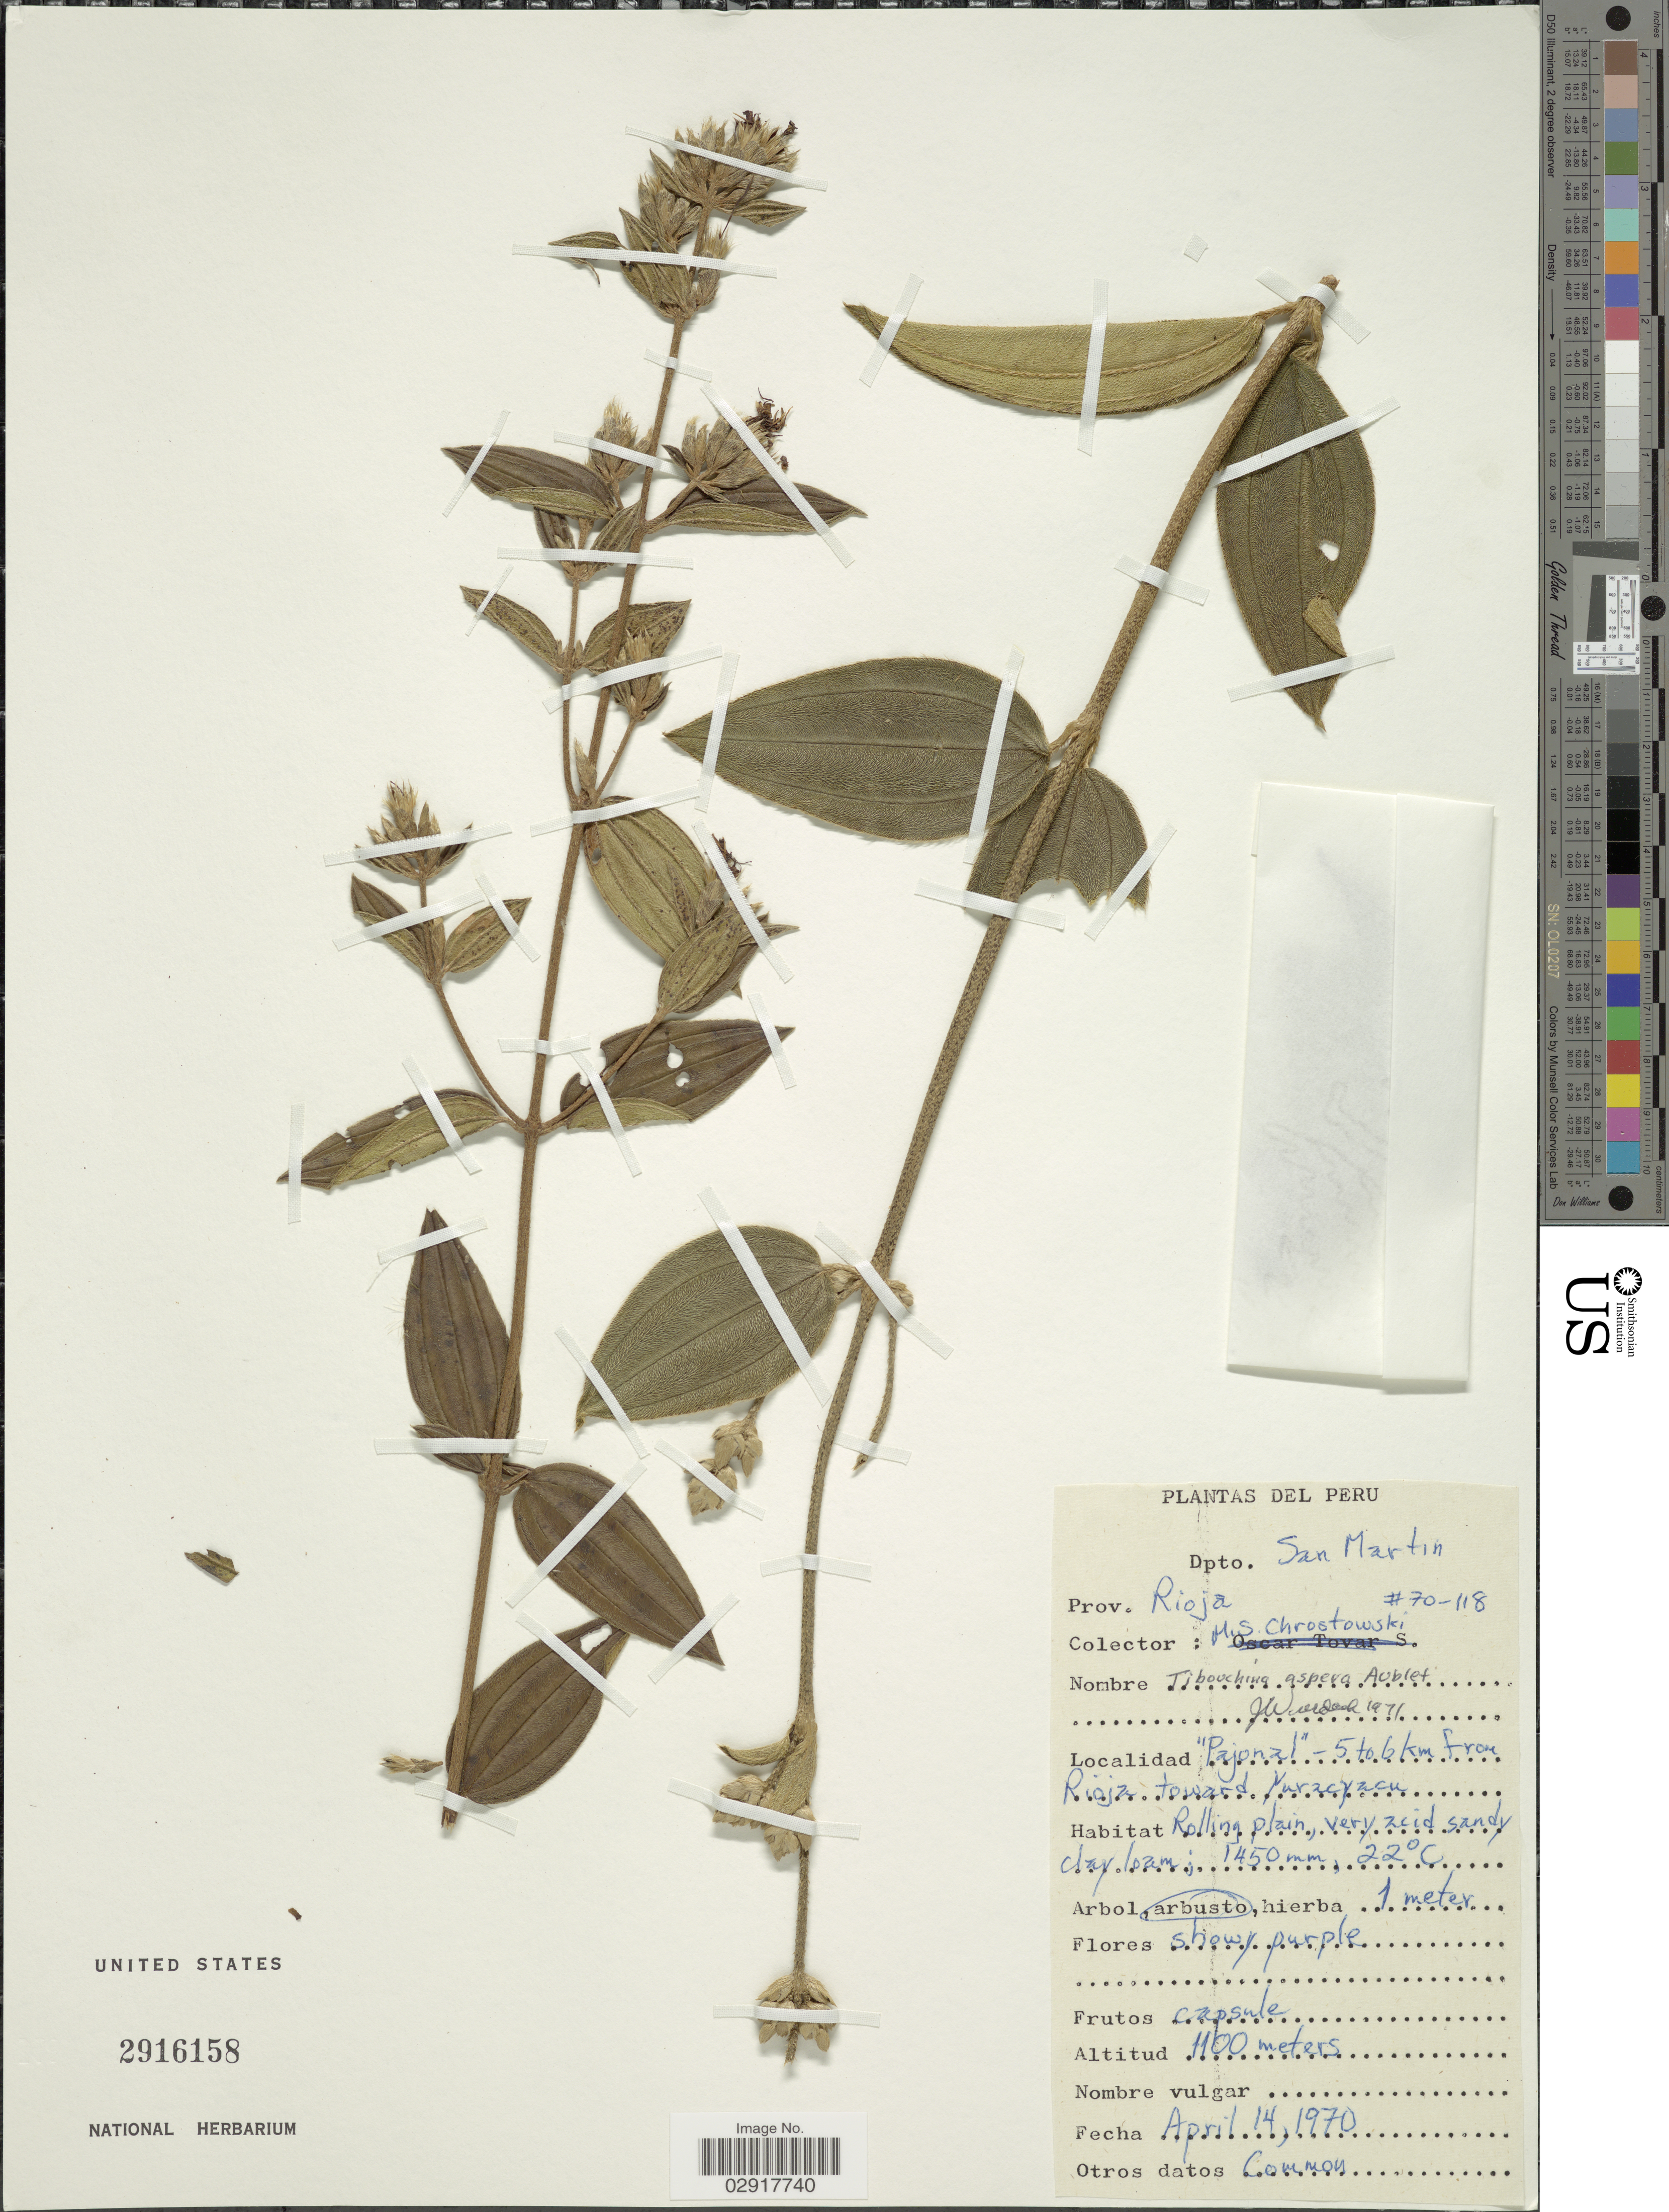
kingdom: Plantae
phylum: Tracheophyta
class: Magnoliopsida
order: Myrtales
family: Melastomataceae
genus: Tibouchina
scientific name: Tibouchina aspera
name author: Aubl.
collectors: M. Chrostowski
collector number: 70-118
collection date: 1970-04-14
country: Peru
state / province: San Martín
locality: Dpto. San Martin. Prov. Rioja. "Pajonal" - 5 to 6 km from Rioja toward Yurayacu.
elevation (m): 1450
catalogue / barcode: US 2916158